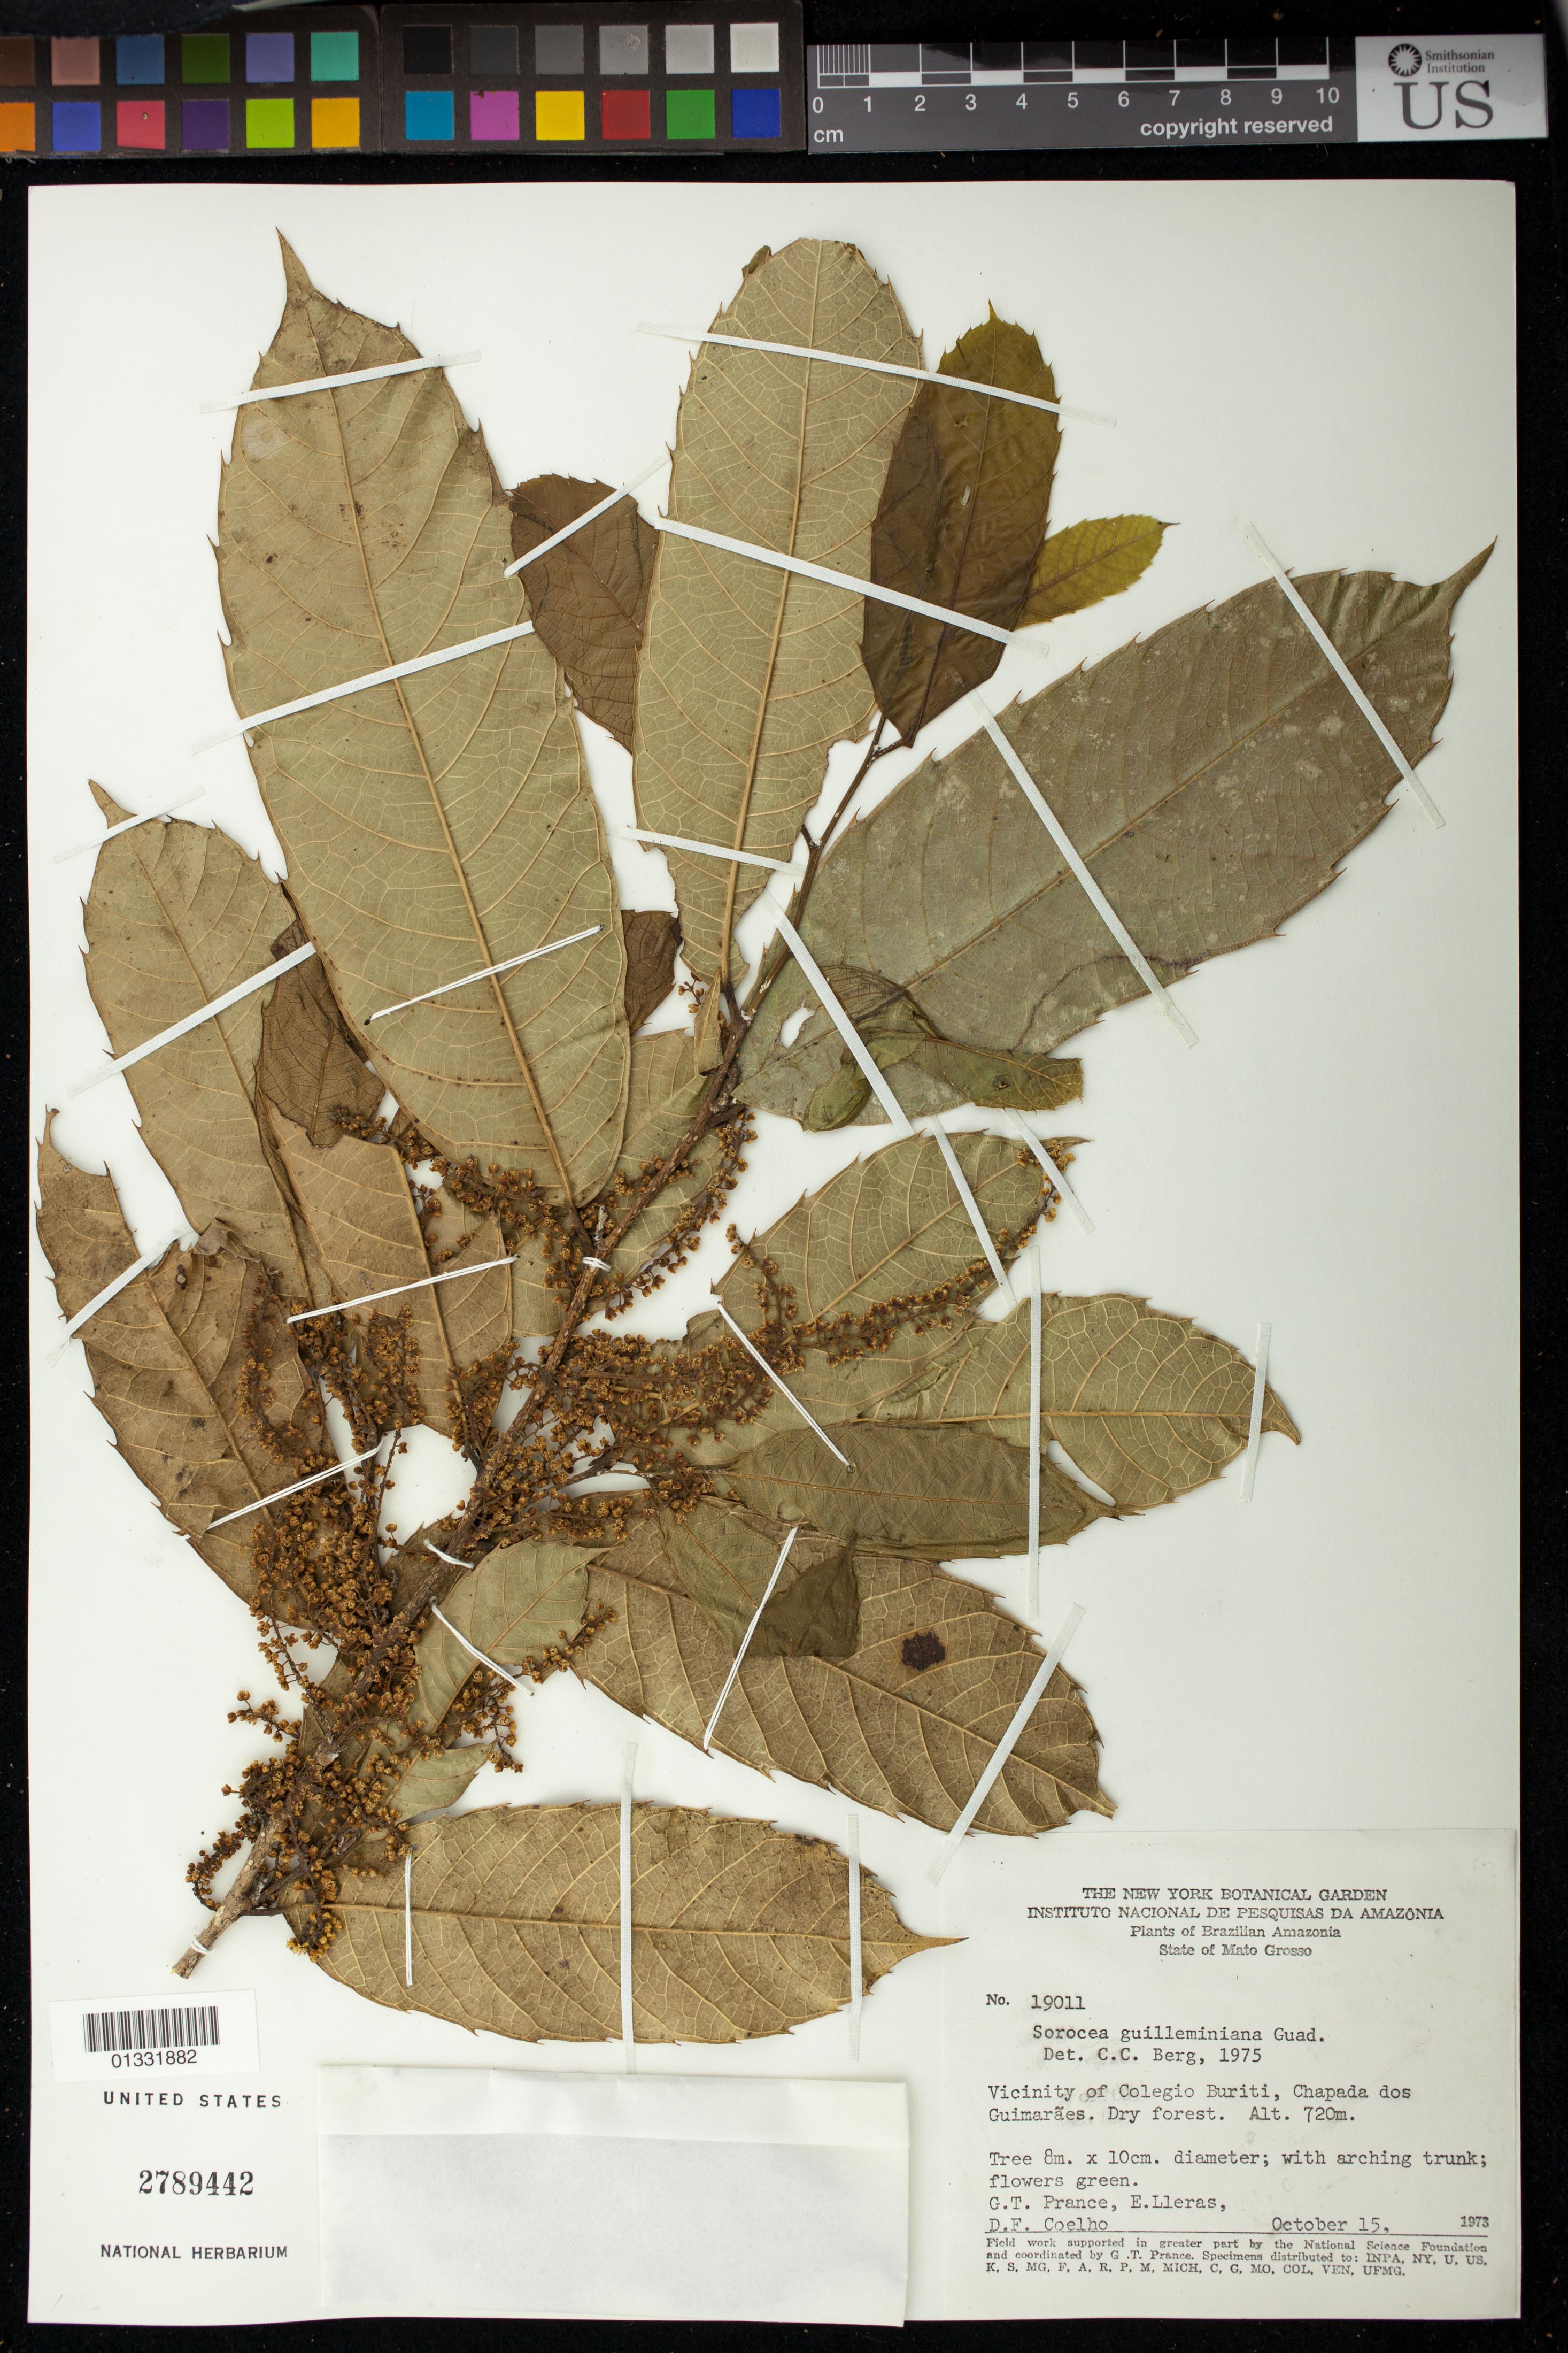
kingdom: Plantae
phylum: Tracheophyta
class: Magnoliopsida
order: Rosales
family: Moraceae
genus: Sorocea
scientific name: Sorocea guilleminiana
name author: Gaudich.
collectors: G. T. Prance, E. Lleras & D. F. Coêlho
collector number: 19011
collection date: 1973-10-15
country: Brazil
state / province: Mato Grosso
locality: Viciniti of Colegio Buriti; Chapada dos Guimarães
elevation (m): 720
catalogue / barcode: US 2789442